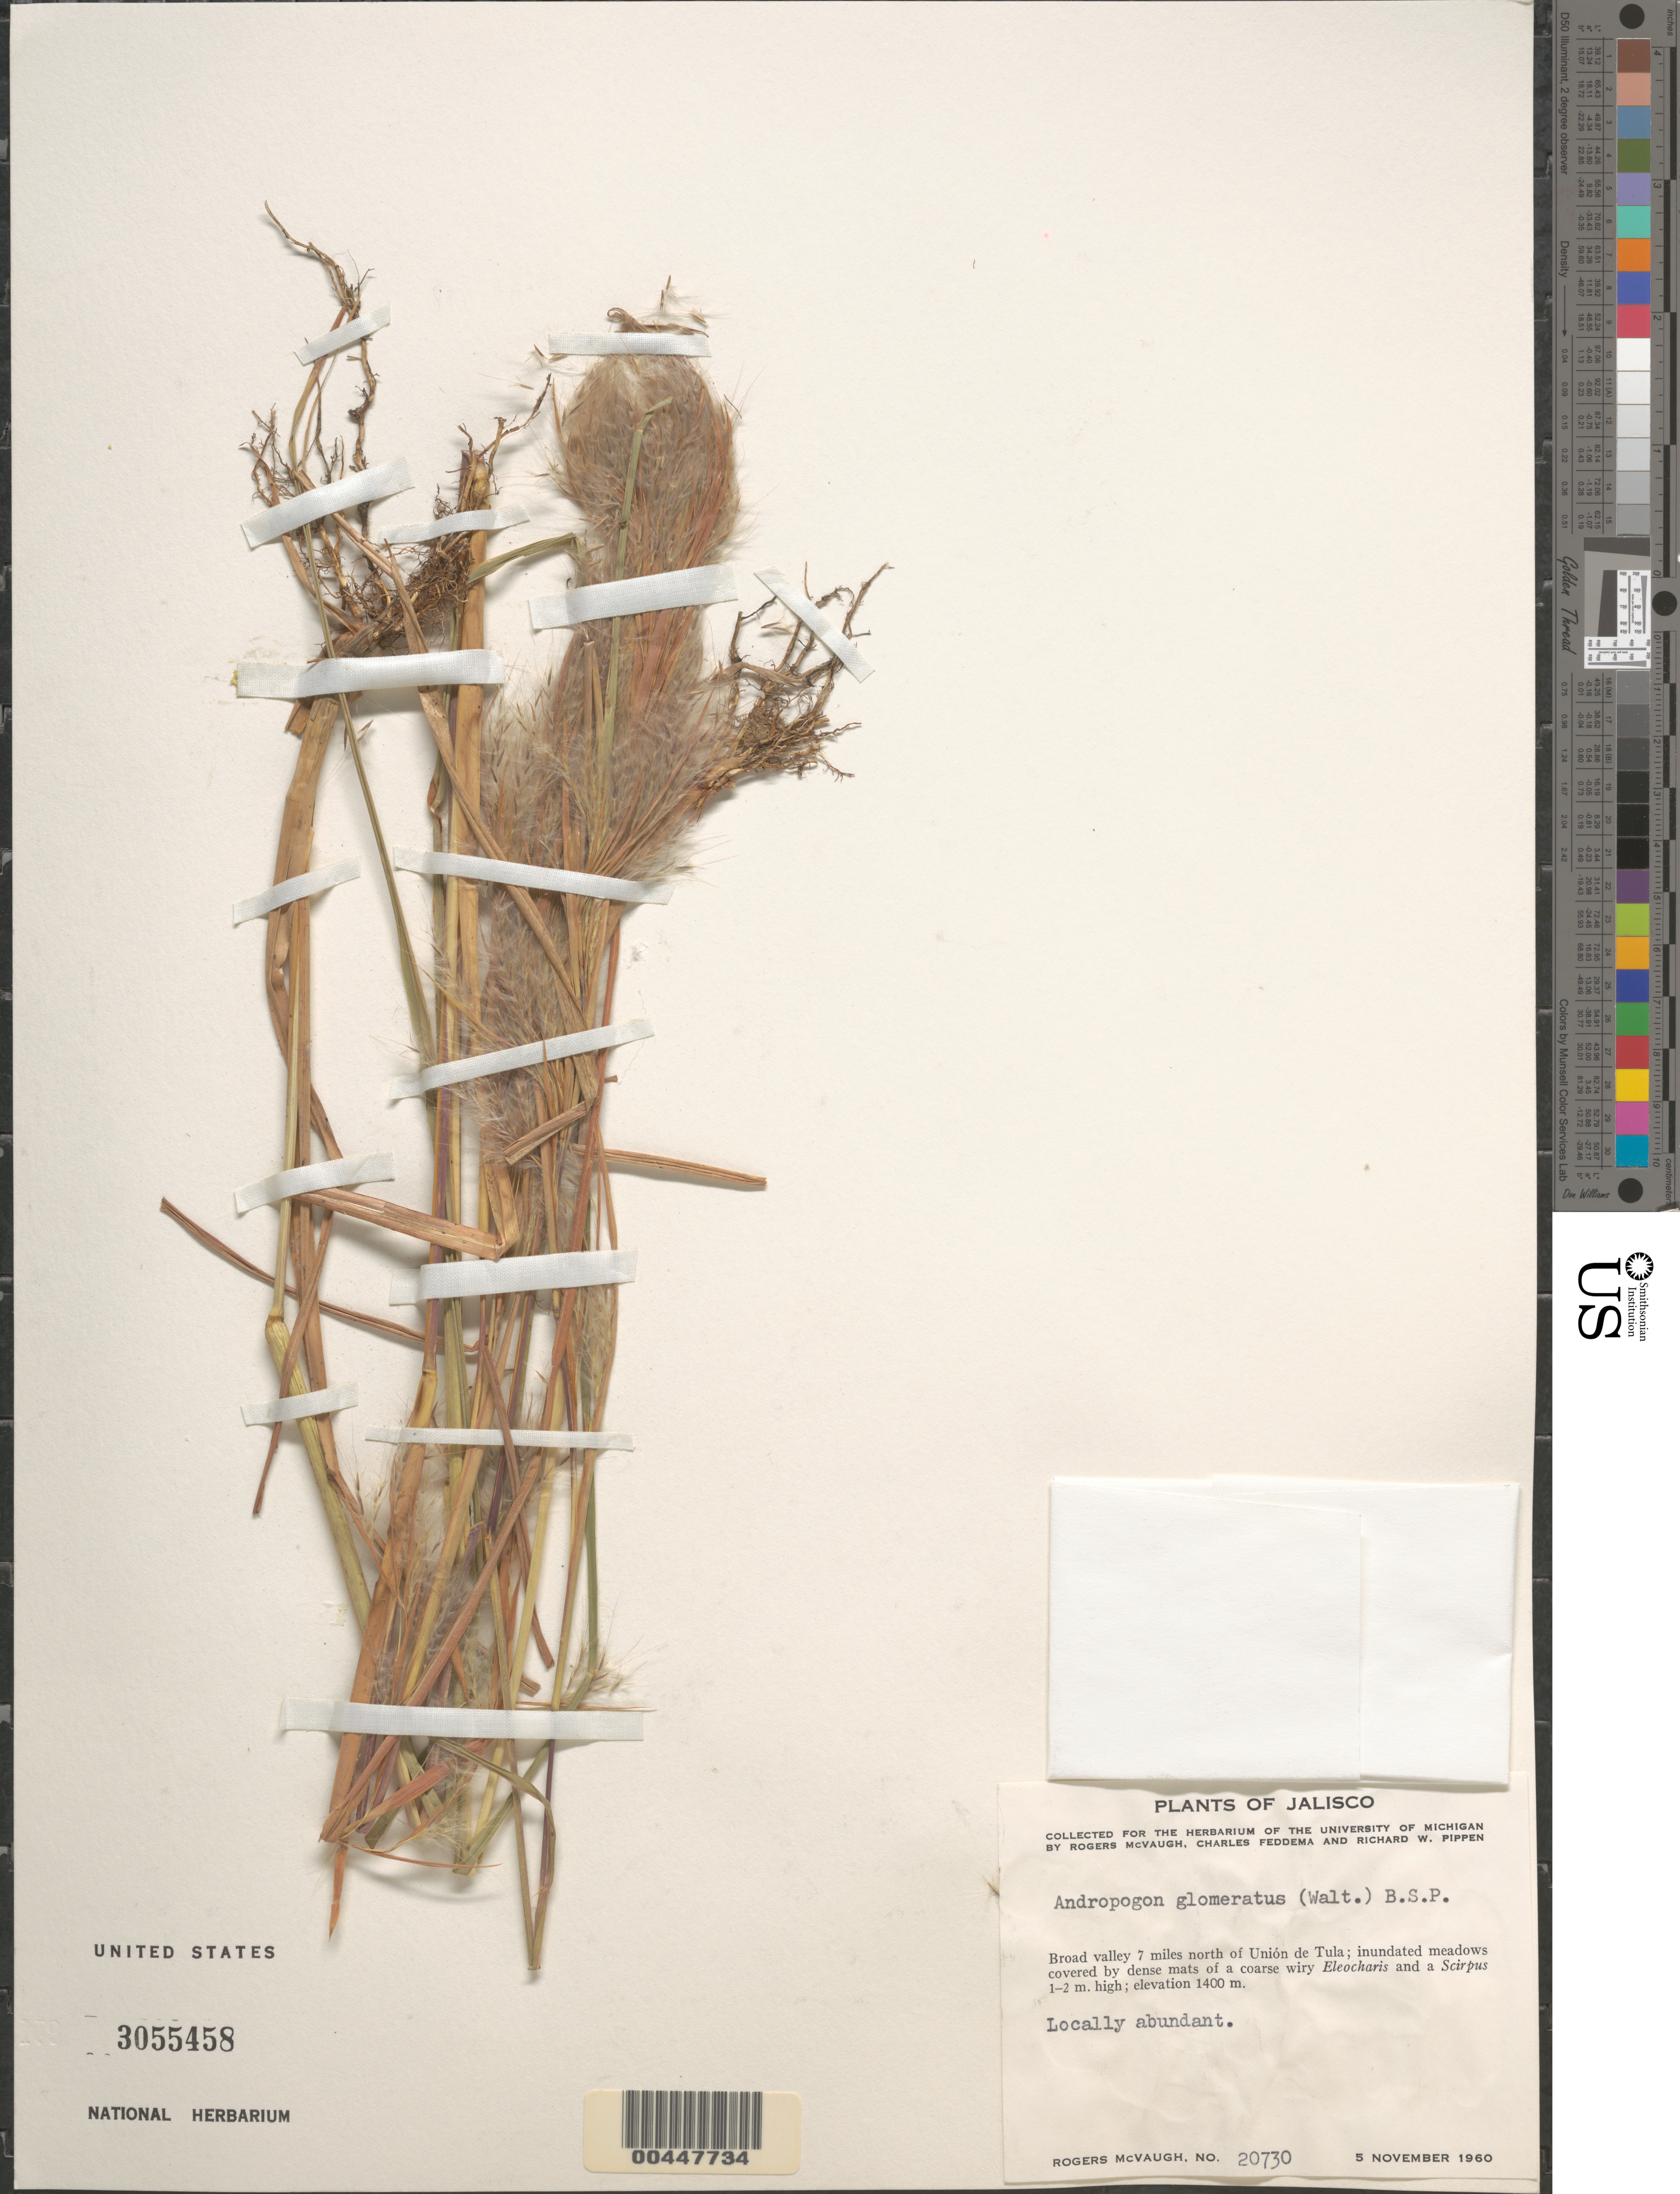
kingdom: Plantae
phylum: Tracheophyta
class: Liliopsida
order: Poales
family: Poaceae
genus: Andropogon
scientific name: Andropogon glomeratus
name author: (Walter) Britton, Stearns & Poggenb.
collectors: R. McVaugh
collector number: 20730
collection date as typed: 5 Nov 1960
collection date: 1960-11-05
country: Mexico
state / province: Jalisco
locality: Broad valley 7 mi N of Unión de Tula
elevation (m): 1400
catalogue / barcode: US 3055458